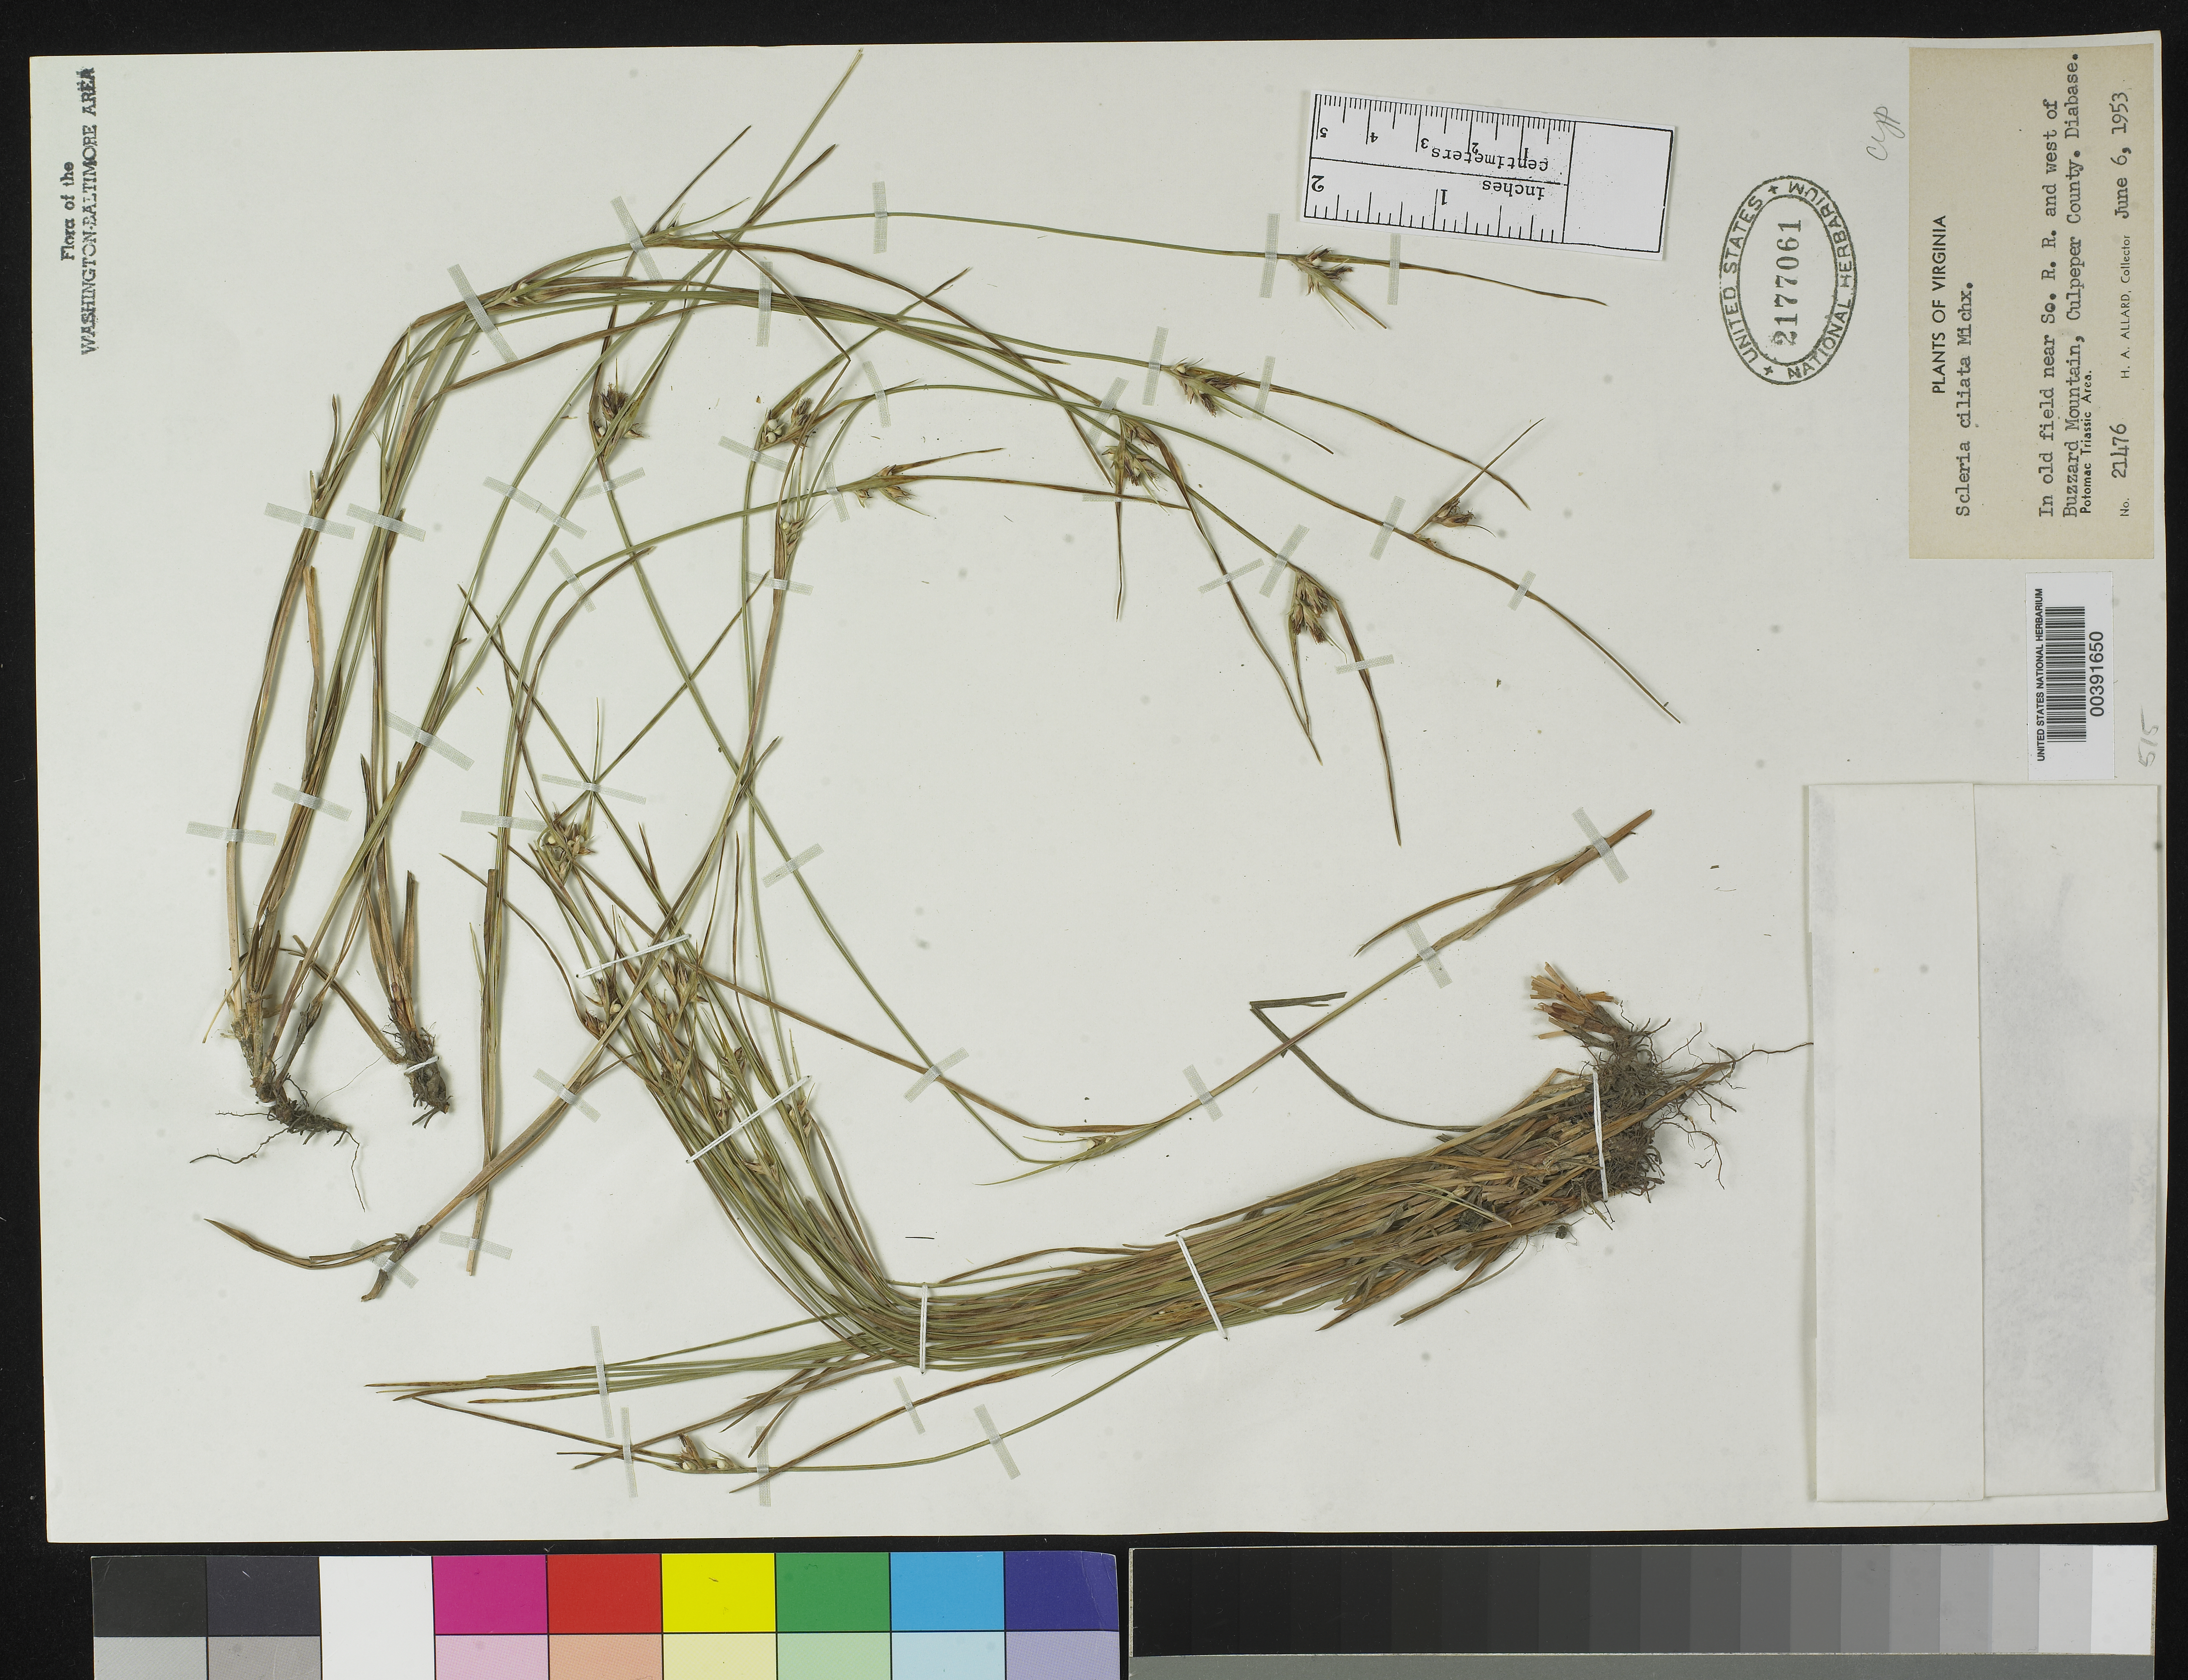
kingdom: Plantae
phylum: Tracheophyta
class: Liliopsida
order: Poales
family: Cyperaceae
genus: Scleria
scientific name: Scleria ciliata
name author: Michx.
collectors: H. A. Allard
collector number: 21476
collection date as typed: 06 Jun 1953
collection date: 1953-06-06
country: United States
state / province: Virginia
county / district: Culpeper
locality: Southern Railroad, west of Buzzard Mountain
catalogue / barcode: US 2177061